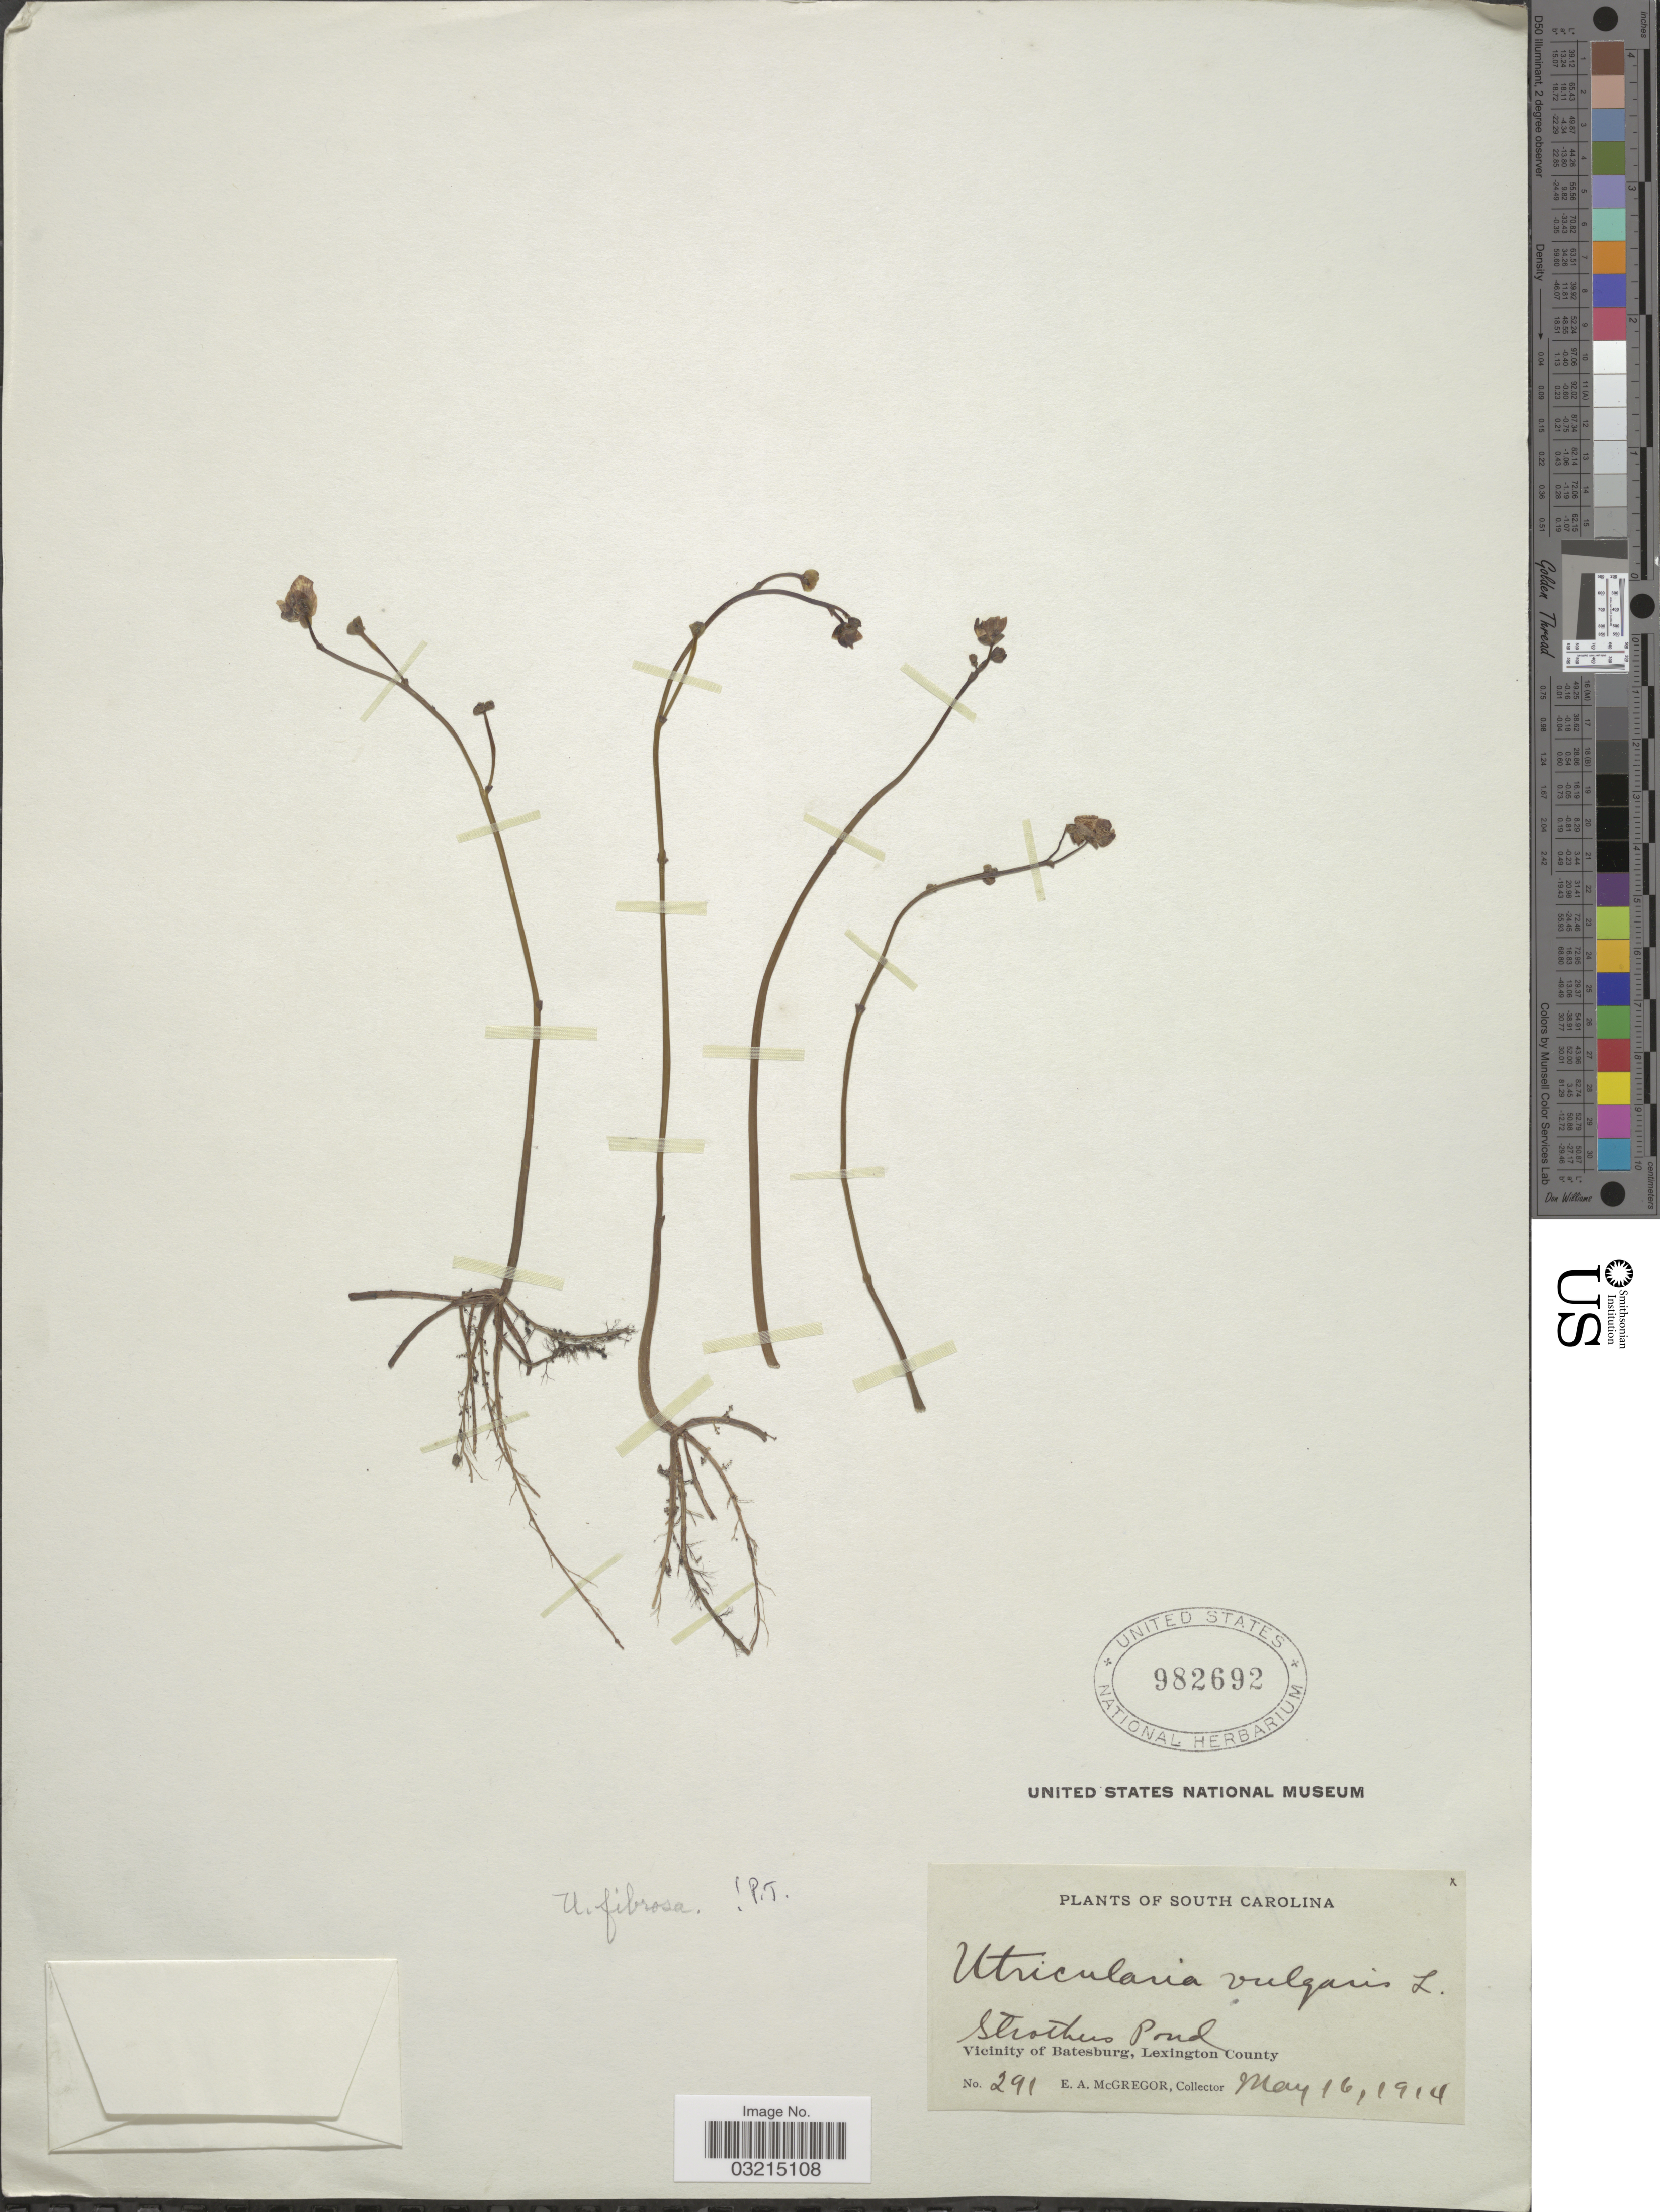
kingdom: Plantae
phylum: Tracheophyta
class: Magnoliopsida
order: Lamiales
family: Lentibulariaceae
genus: Utricularia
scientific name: Utricularia gibba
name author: L.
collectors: E. A. McGregor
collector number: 291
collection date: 1914-05-16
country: United States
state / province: South Carolina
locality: Vicinity of Batesburg, Lexington County. Strothers Pond.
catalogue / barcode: US 982692